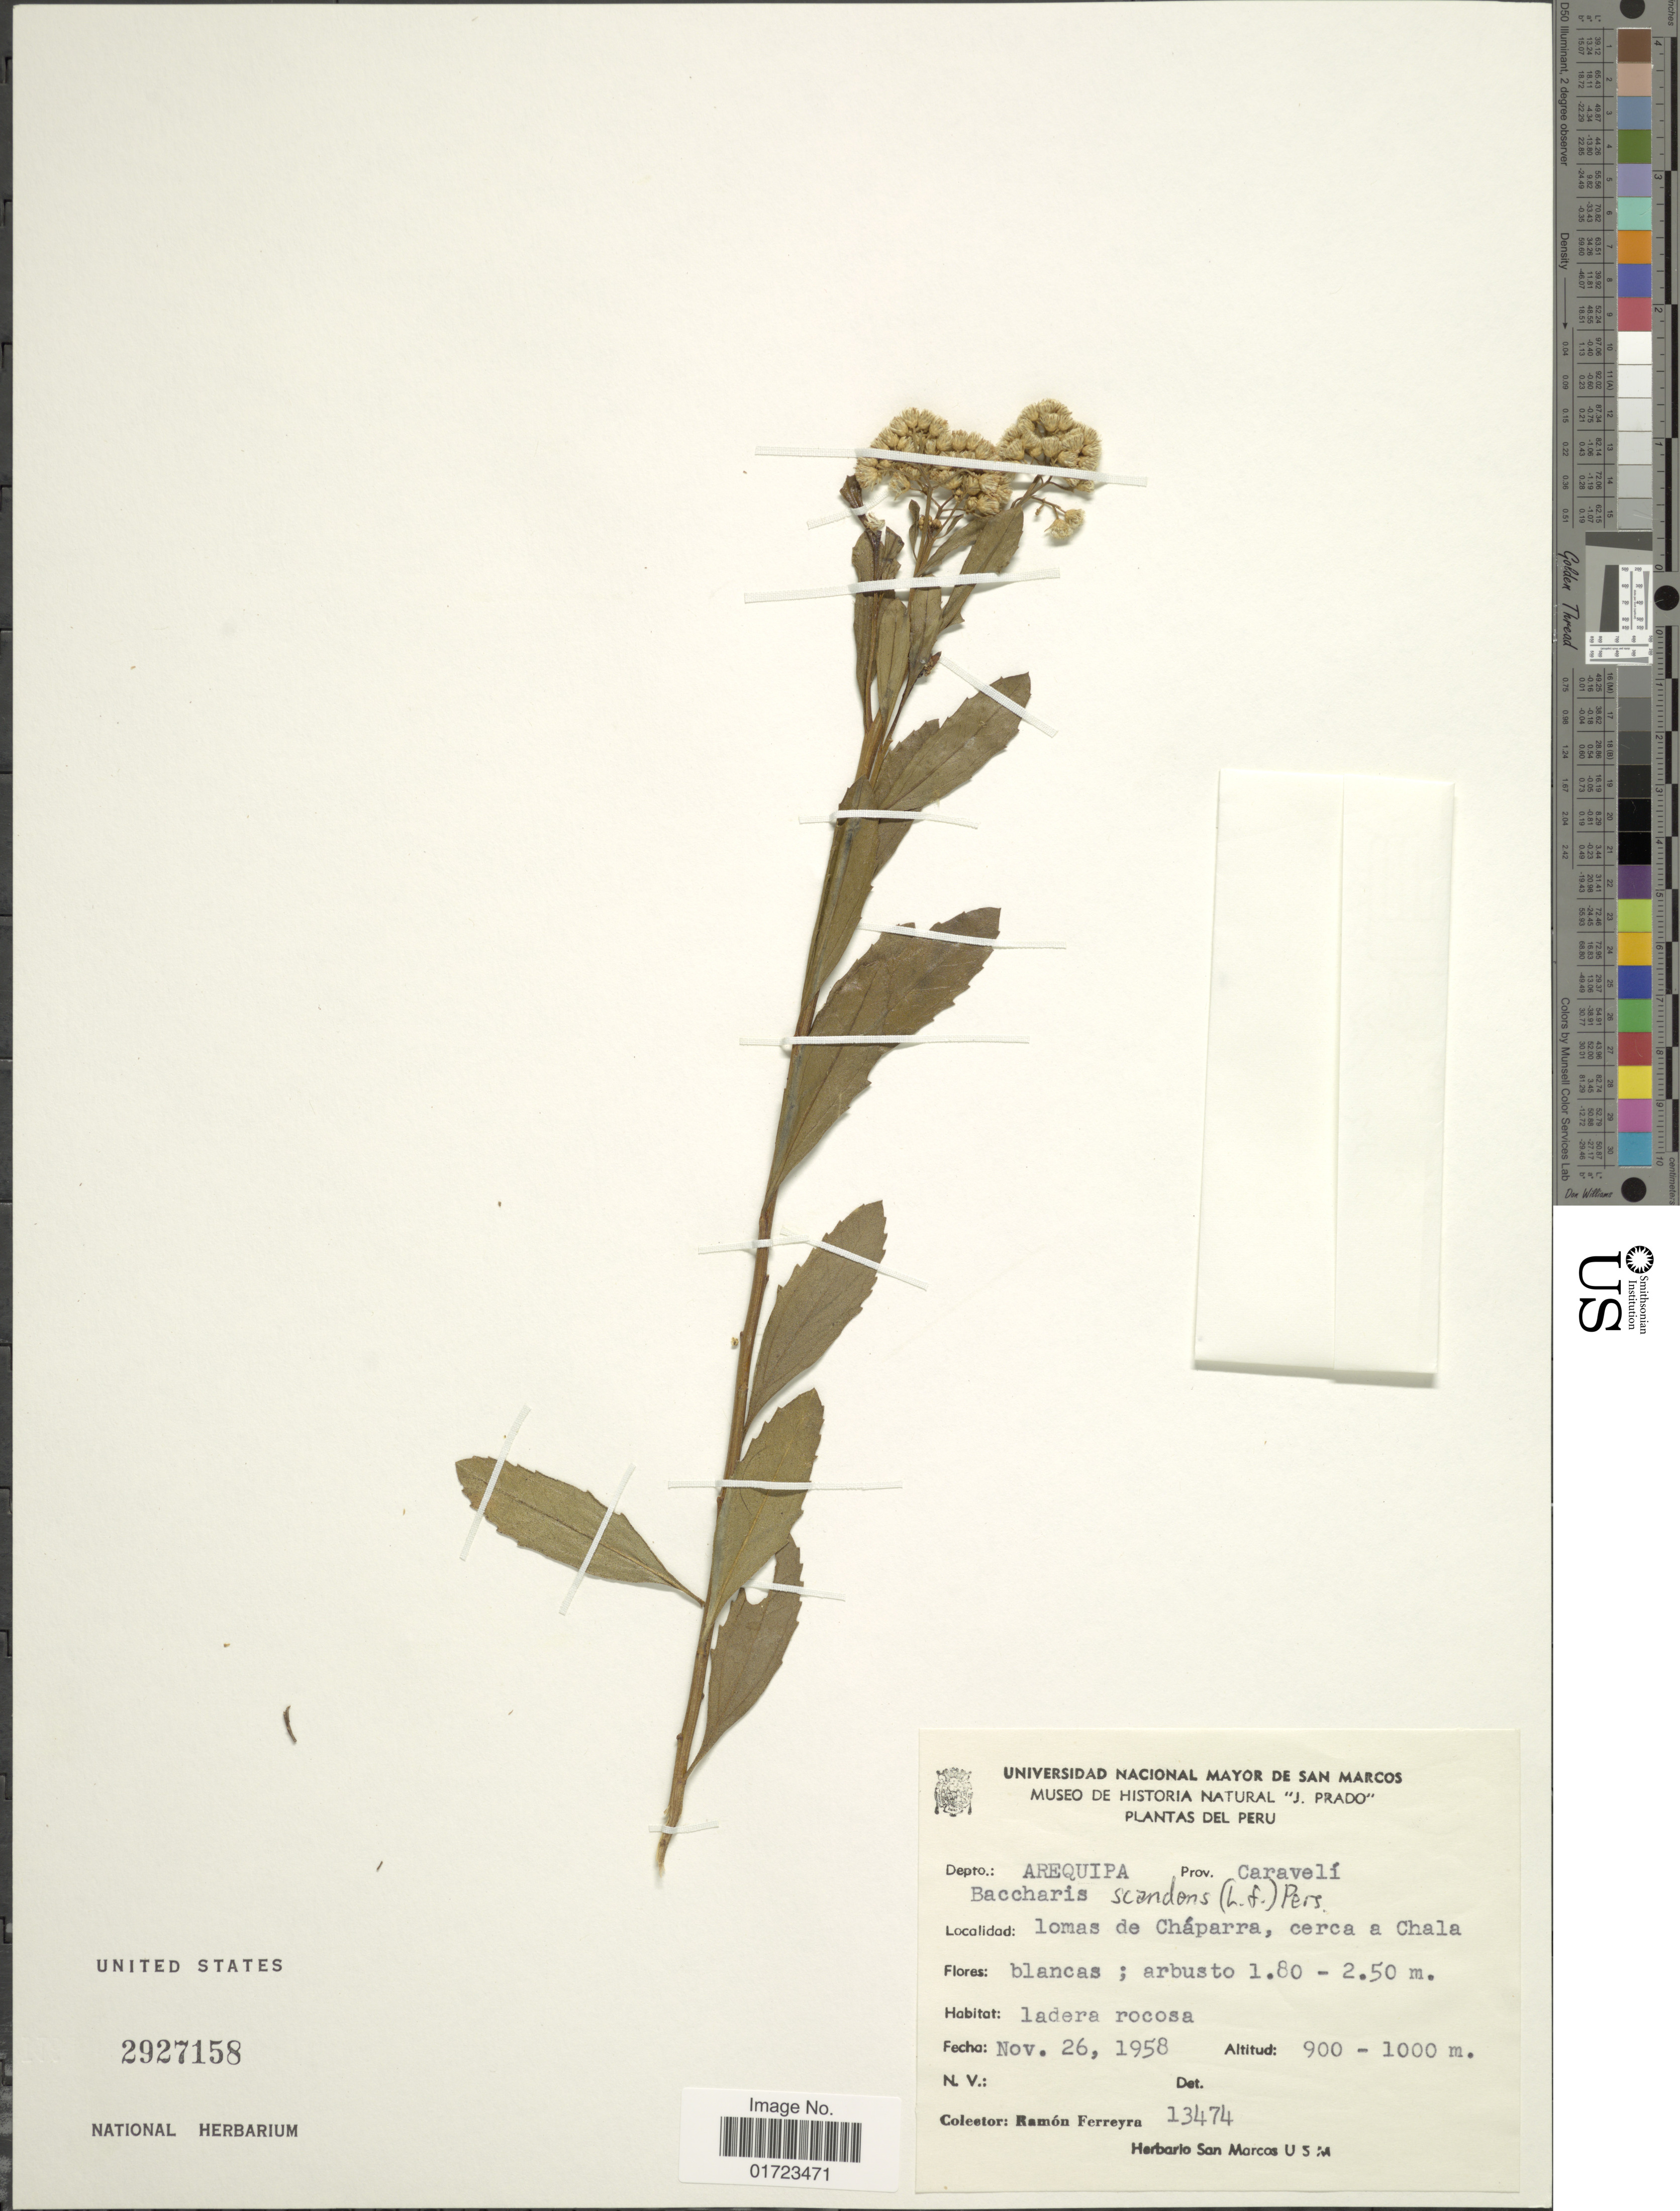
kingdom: Plantae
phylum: Tracheophyta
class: Magnoliopsida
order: Asterales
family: Asteraceae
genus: Baccharis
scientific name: Baccharis scandens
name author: (Ruiz & Pav.) Pers.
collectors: R. A. Ferreyra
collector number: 13474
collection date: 1958-11-26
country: Peru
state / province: Arequipa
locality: Depto. Arequipa, Prov. Caraveli. Lomas de Chaparra, cerca a Chala.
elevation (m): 900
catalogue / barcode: US 2927158